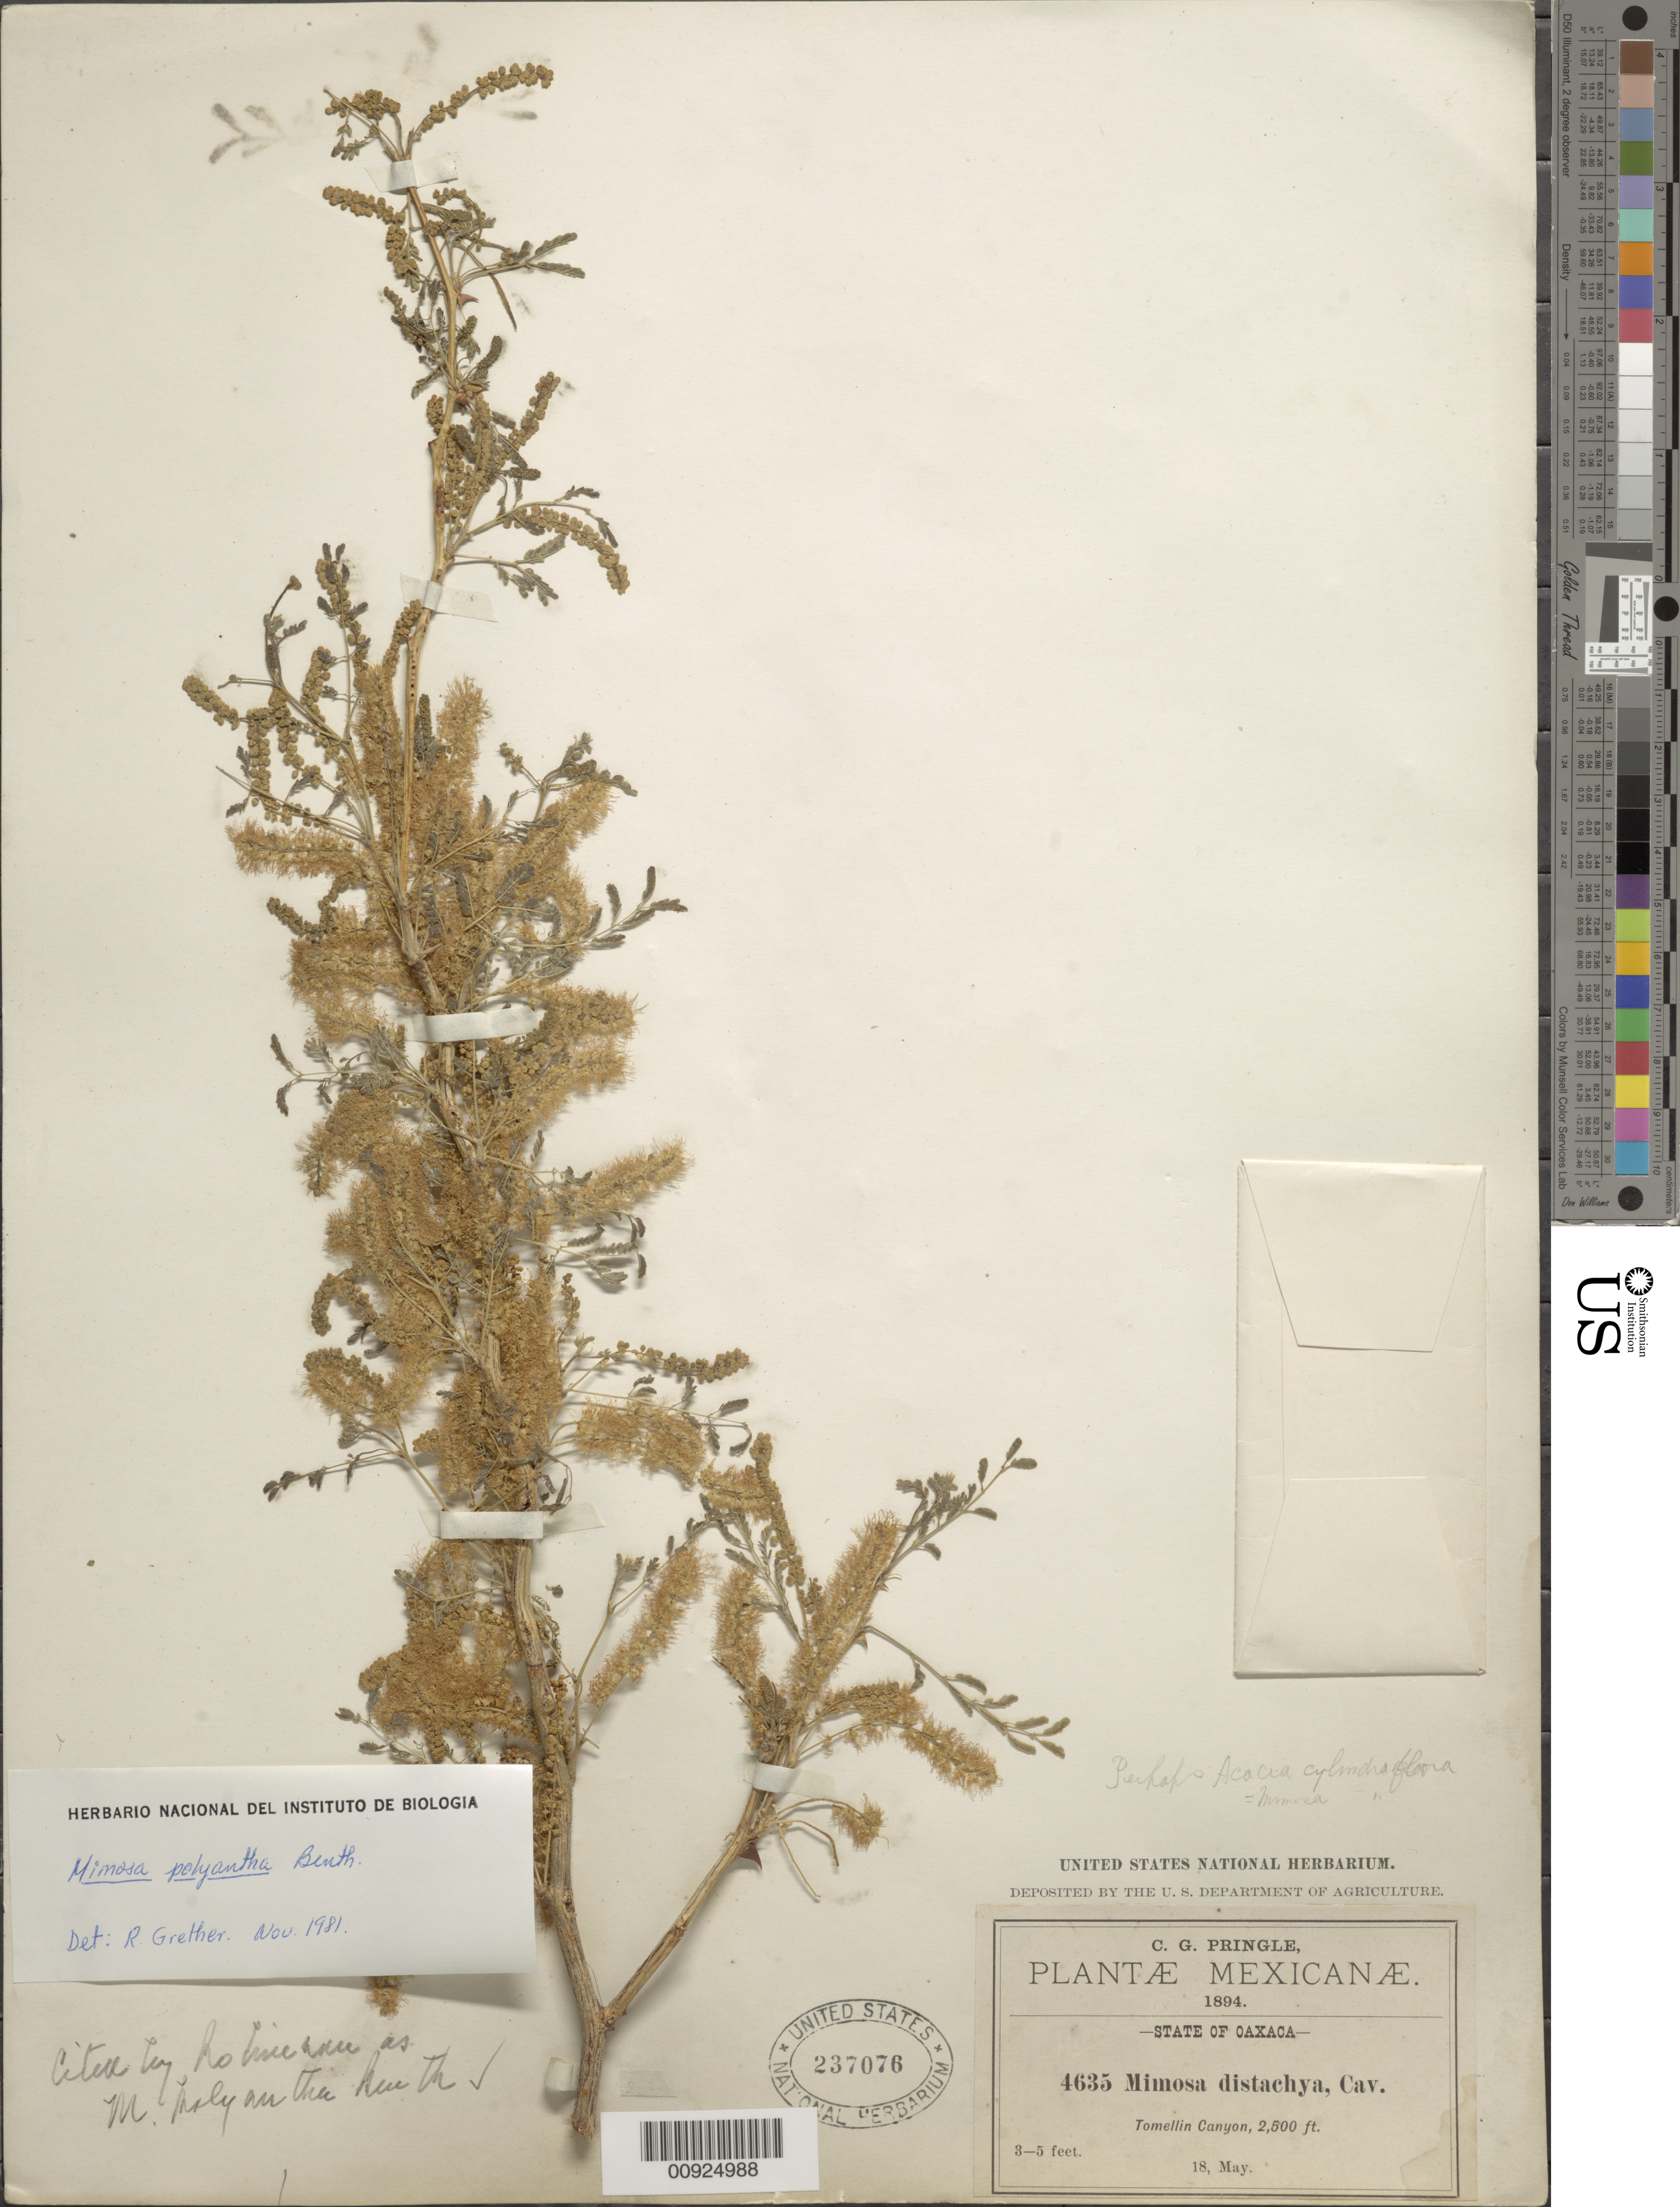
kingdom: Plantae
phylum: Tracheophyta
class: Magnoliopsida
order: Fabales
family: Fabaceae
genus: Mimosa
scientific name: Mimosa polyantha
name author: Benth.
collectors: C. G. Pringle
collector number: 4635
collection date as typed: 18 May 1894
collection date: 1894-05-18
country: Mexico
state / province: Oaxaca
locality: Tomellin Canyon, State of Oaxaca.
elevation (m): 762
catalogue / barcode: US 237076